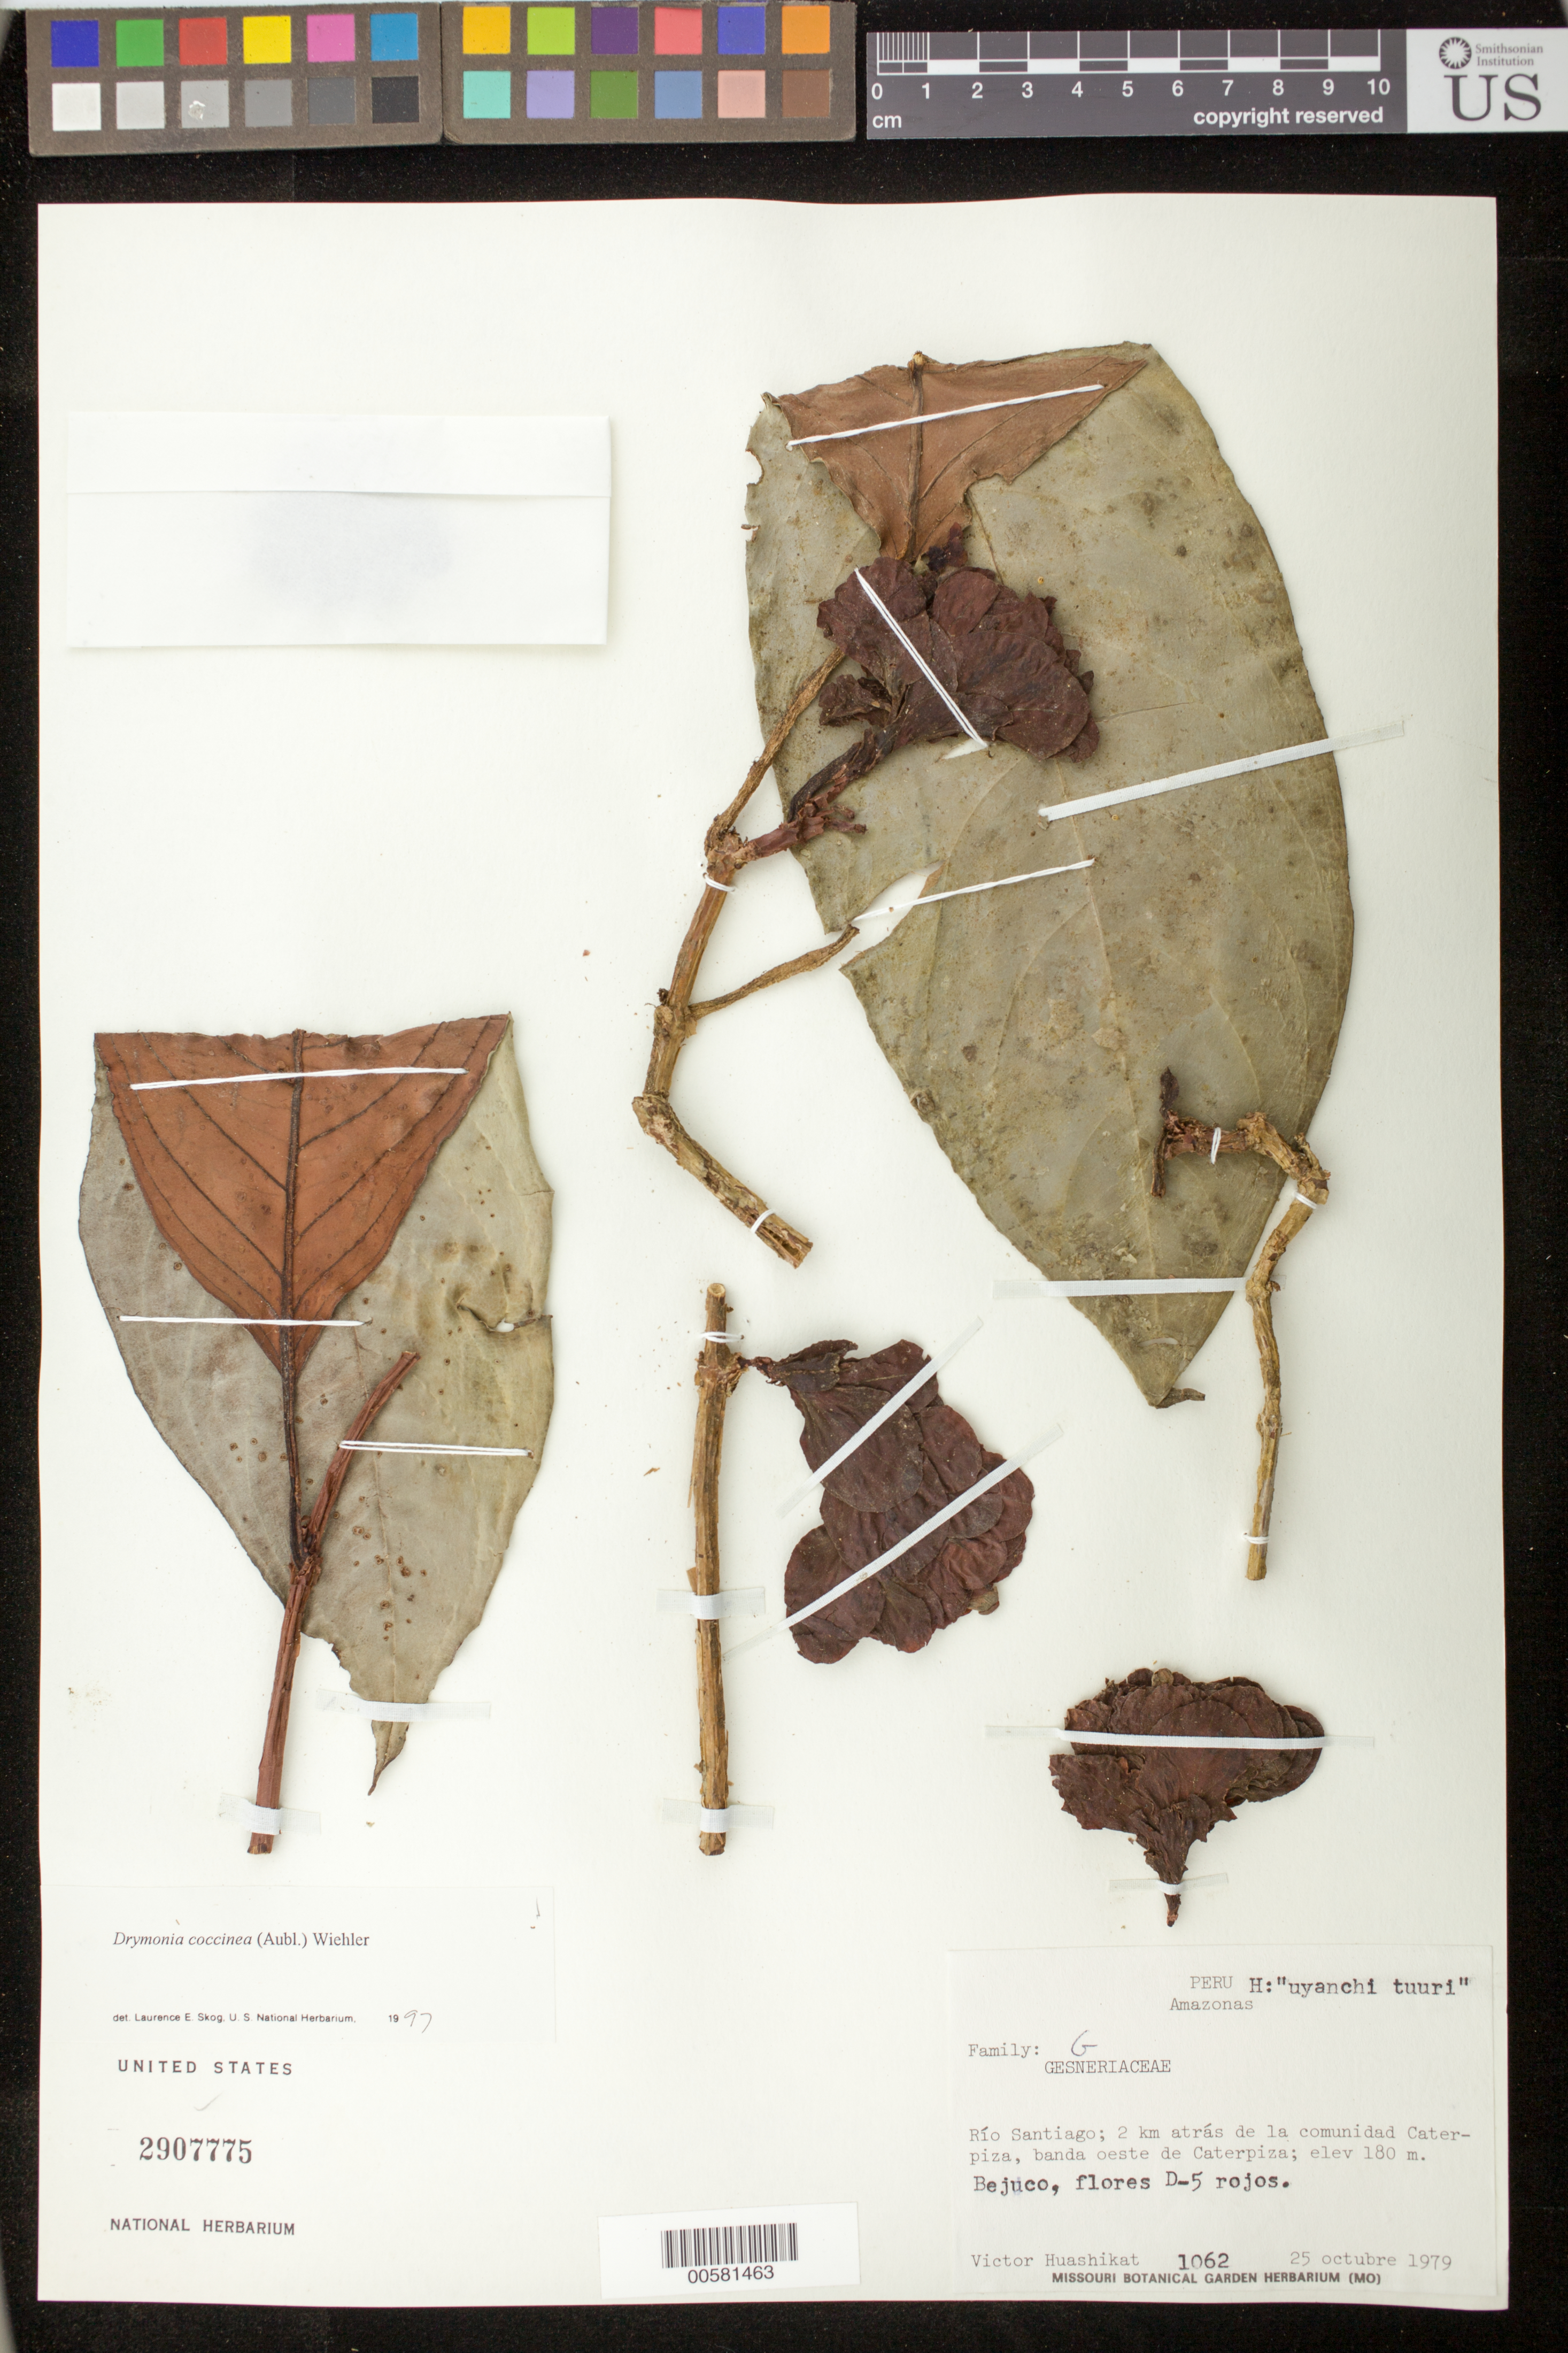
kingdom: Plantae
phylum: Tracheophyta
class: Magnoliopsida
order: Lamiales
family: Gesneriaceae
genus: Drymonia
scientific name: Drymonia coccinea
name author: (Aubl.) Wiehler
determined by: Skog, Laurence E.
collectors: V. Huashikat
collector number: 1062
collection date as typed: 25 Oct 1979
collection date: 1979-10-25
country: Peru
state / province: Amazonas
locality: Río Santiago; 2 km atrás de la comunidad Caterpiza, banda oeste de Caterpiza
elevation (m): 180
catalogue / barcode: US 2907775